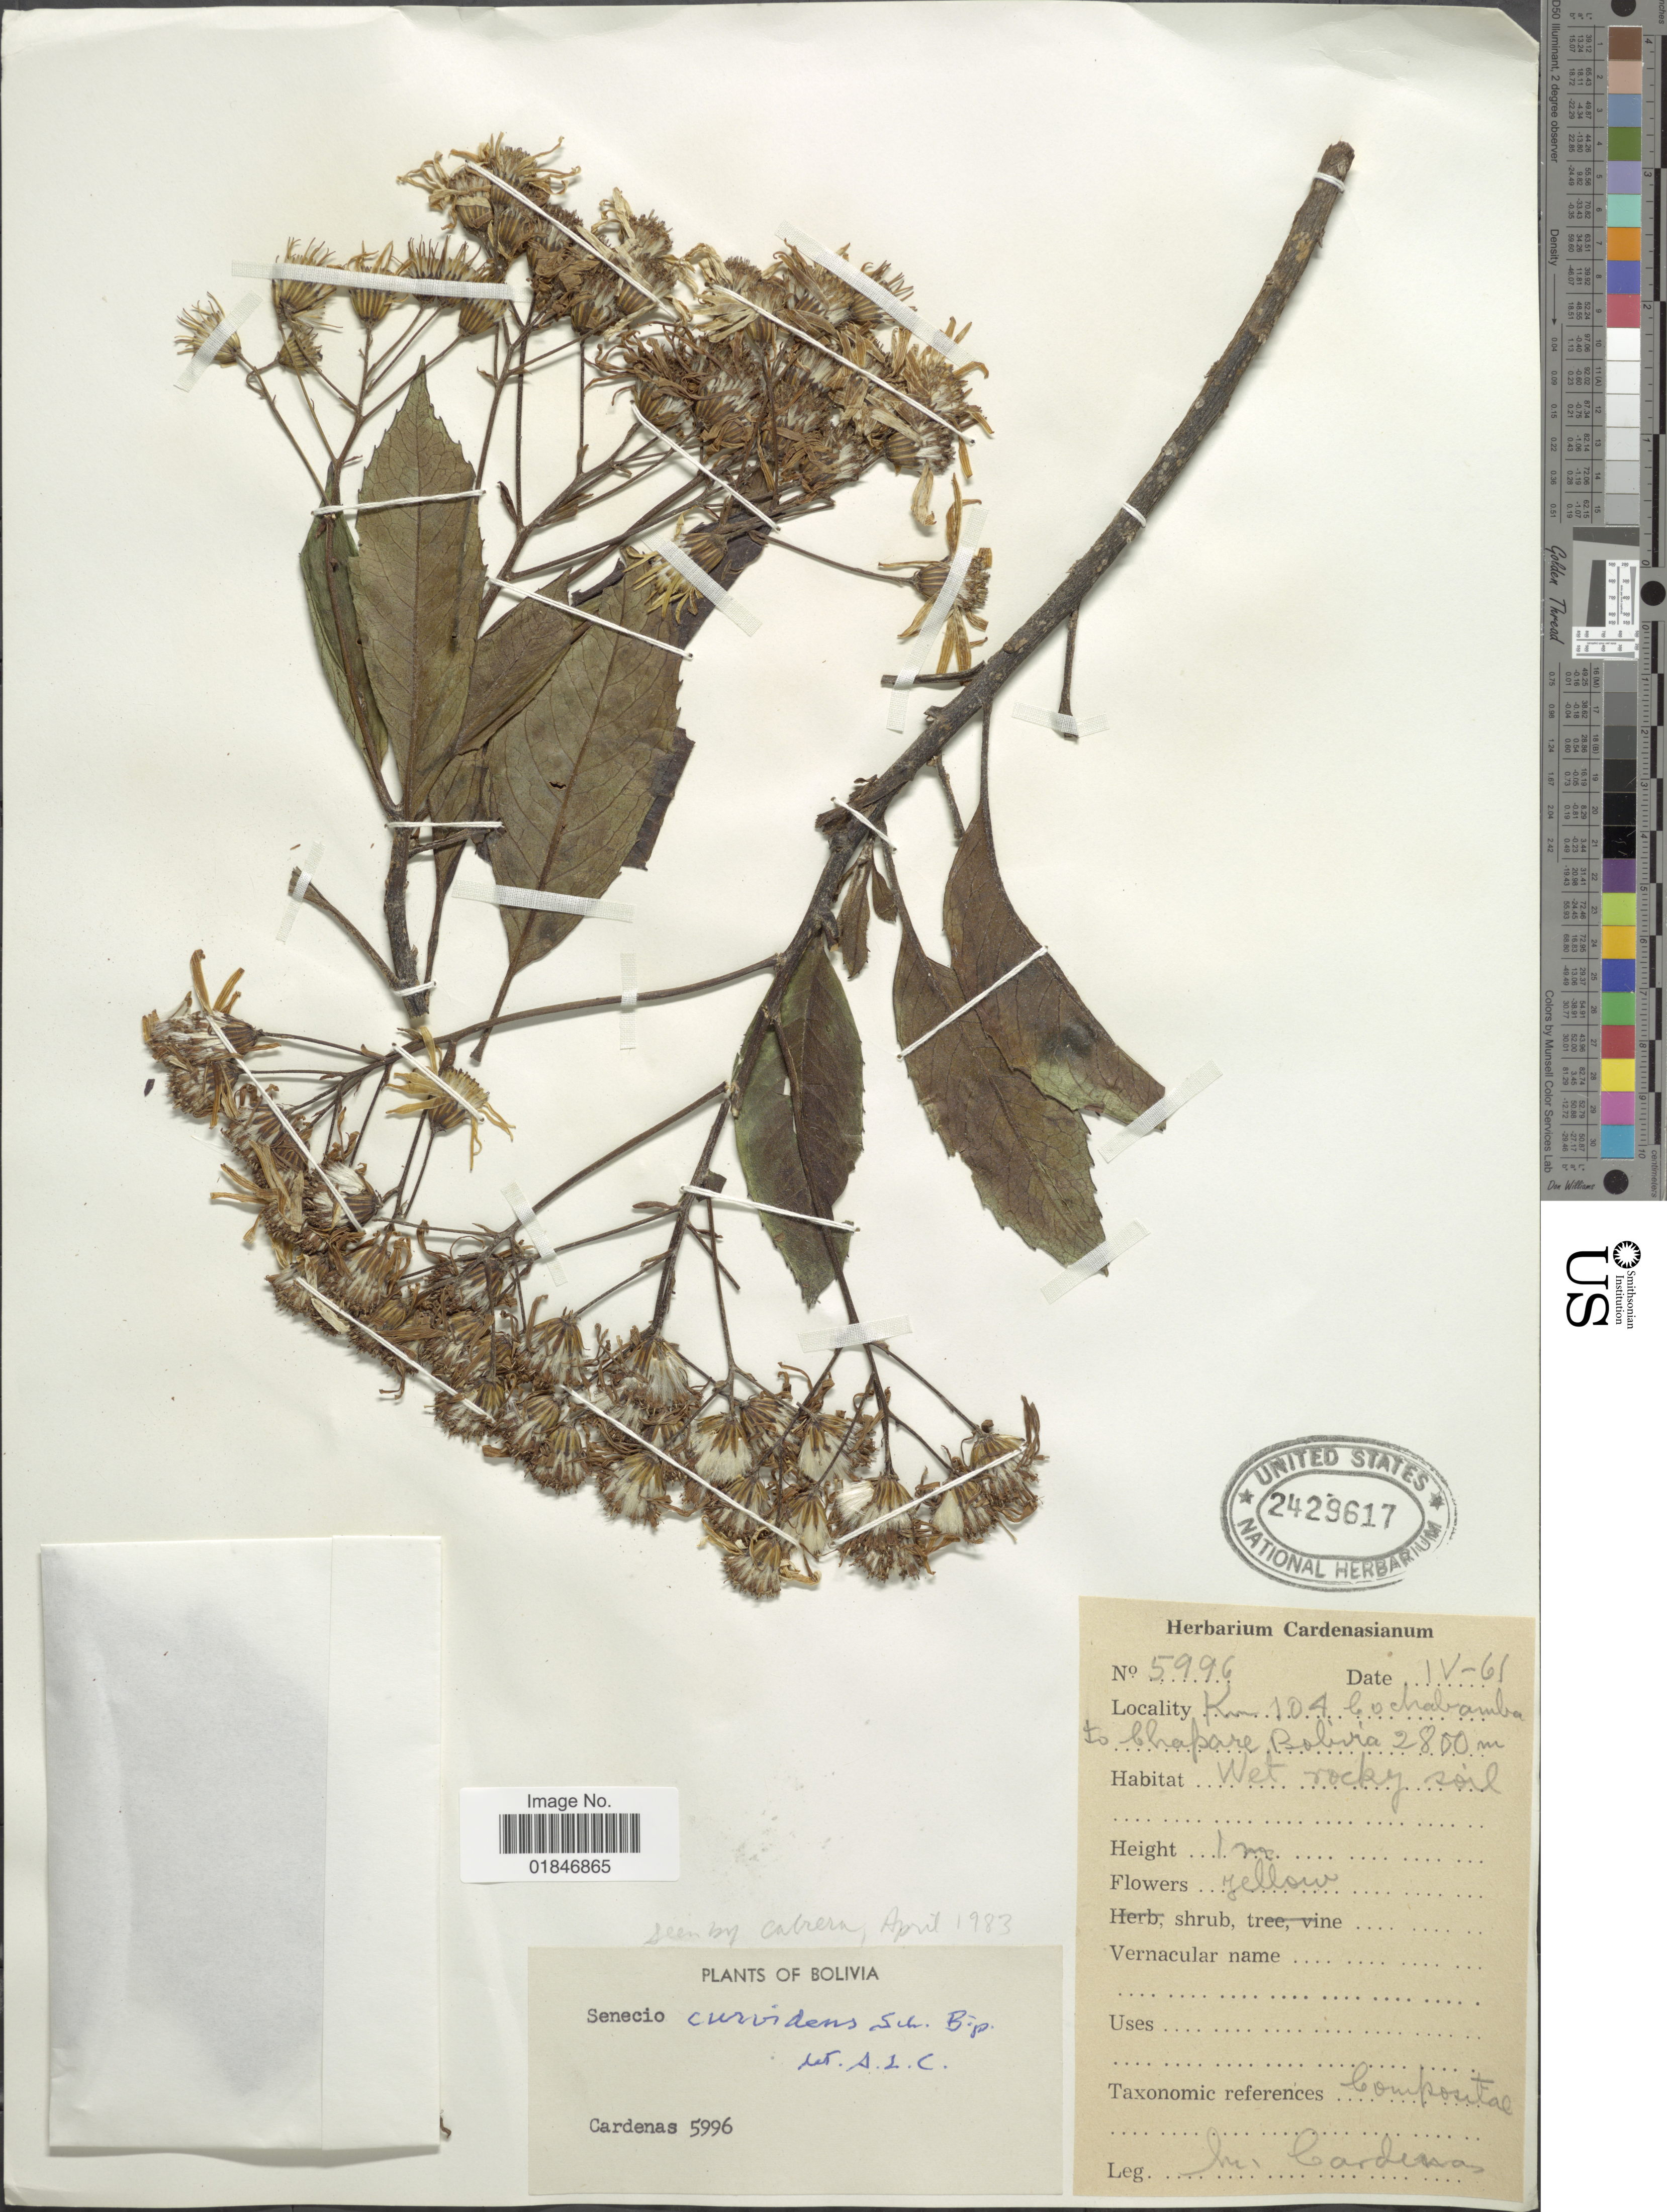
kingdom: Plantae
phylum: Tracheophyta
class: Magnoliopsida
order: Asterales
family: Asteraceae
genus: Dendrophorbium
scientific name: Dendrophorbium curvidens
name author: (Sch. Bip. ex Klatt) C. Jeffrey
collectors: M. Cárdenas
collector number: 5996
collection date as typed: Transcribed d/m/y: /4/61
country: Bolivia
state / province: Cochabamba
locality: Km 104 to Chapare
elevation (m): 2800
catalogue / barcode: US 2429617